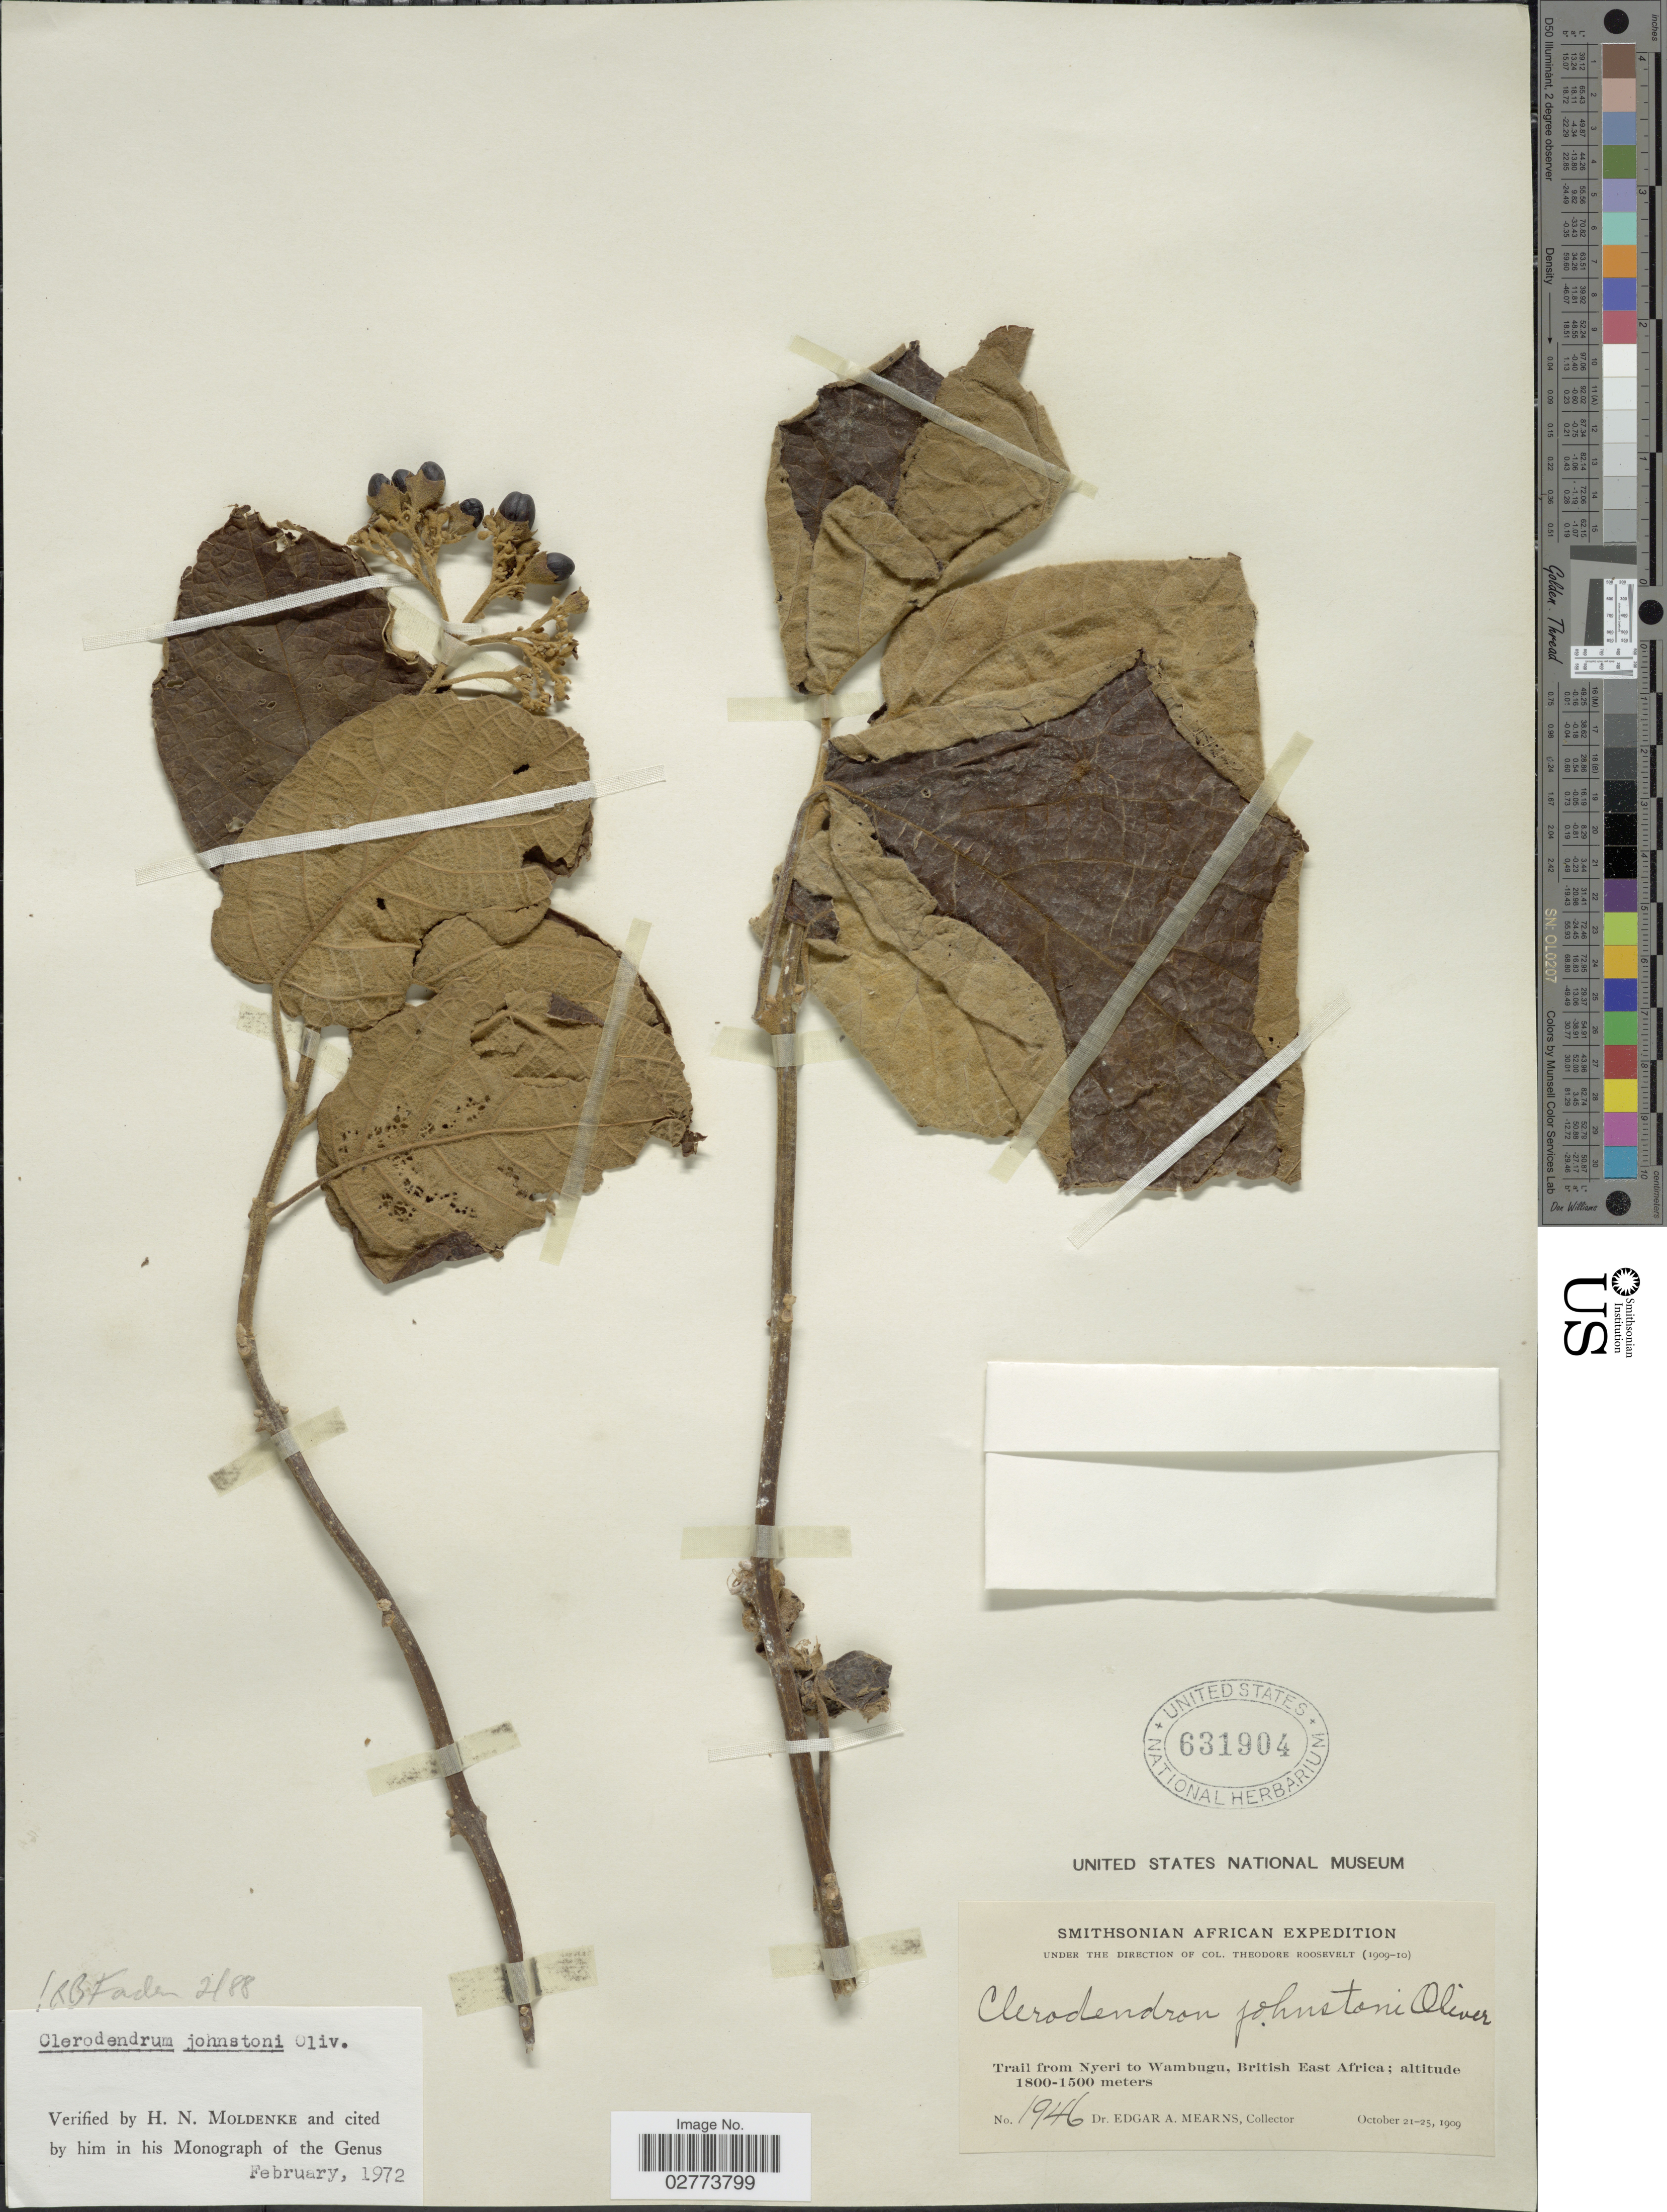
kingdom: Plantae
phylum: Tracheophyta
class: Magnoliopsida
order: Lamiales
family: Lamiaceae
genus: Clerodendrum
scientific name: Clerodendrum johnstonii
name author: Oliv.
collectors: E. A. Mearns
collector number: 1946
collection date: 1909-10-21/1909-10-25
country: Kenya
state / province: Nyeri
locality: Trail from Nyeri to Wambugu, British East Africa.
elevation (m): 1500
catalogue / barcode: US 631904